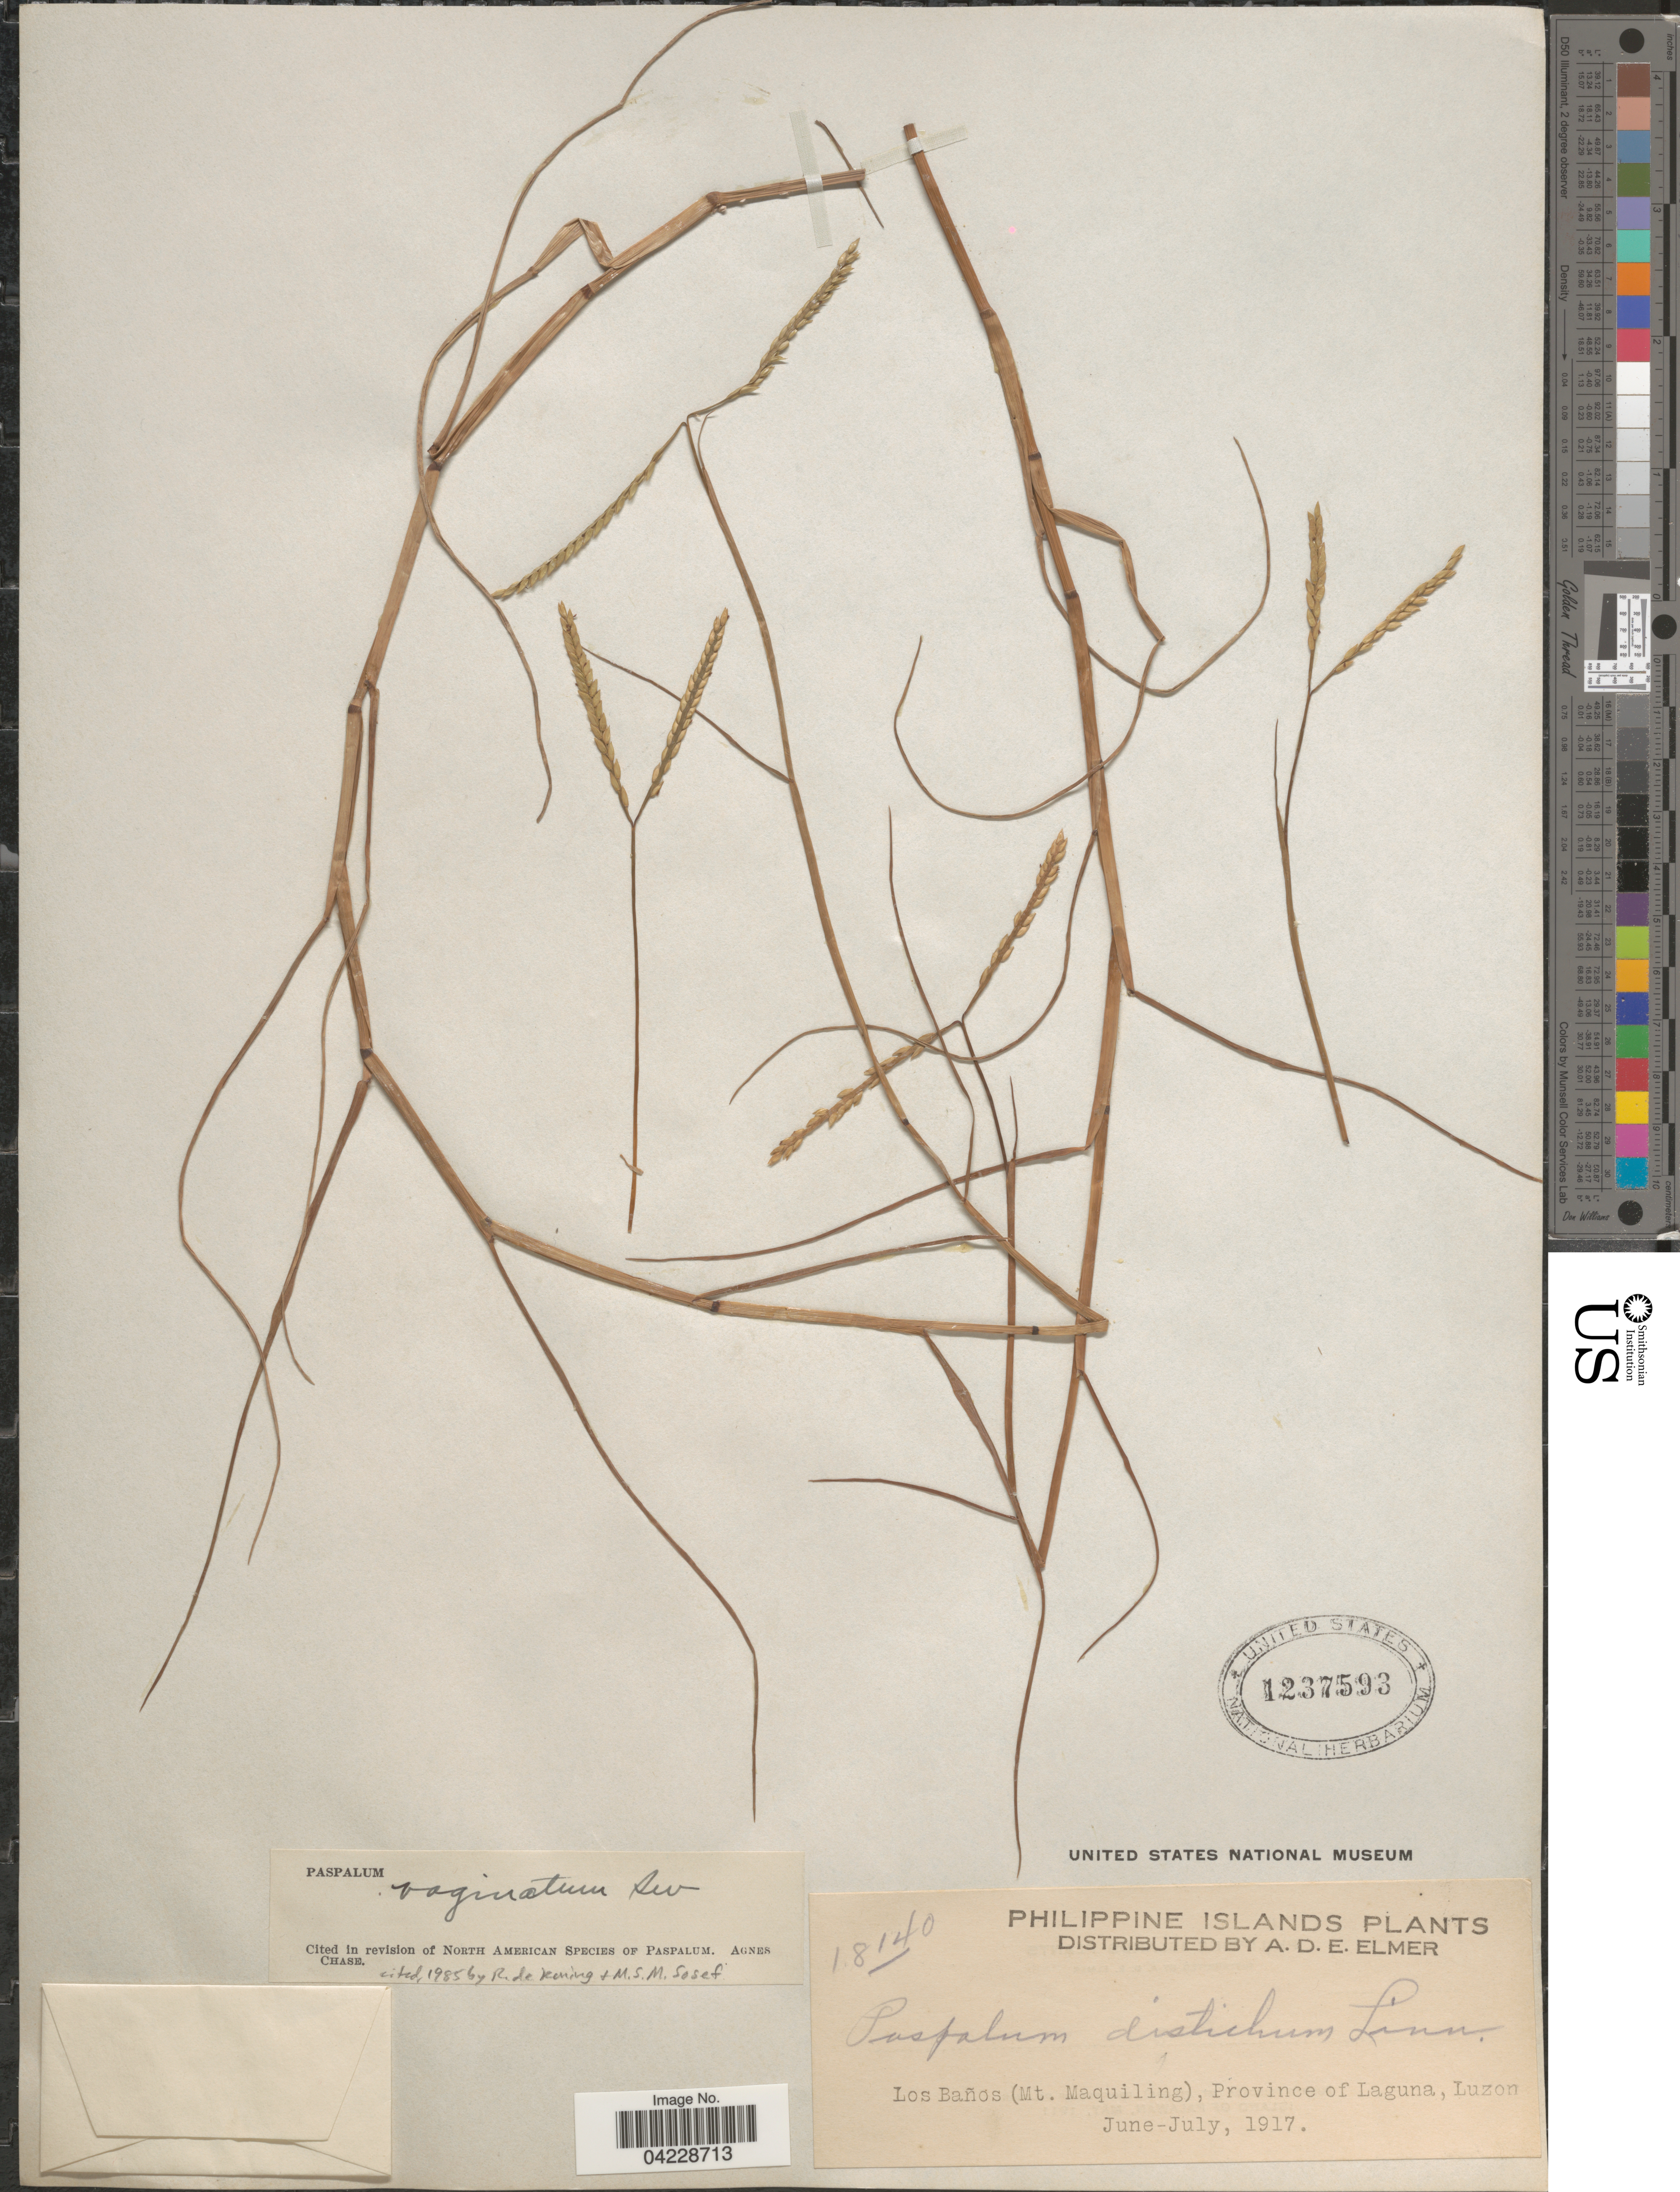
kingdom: Plantae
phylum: Tracheophyta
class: Liliopsida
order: Poales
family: Poaceae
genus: Paspalum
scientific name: Paspalum distichum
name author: L.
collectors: A. D. E. Elmer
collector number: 18140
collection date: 1917-06/1917-07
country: Philippines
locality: Philippine Islands. Los Baños (Mt. Maquiling), Province of Laguna, Luzon.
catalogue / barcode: US 1237593